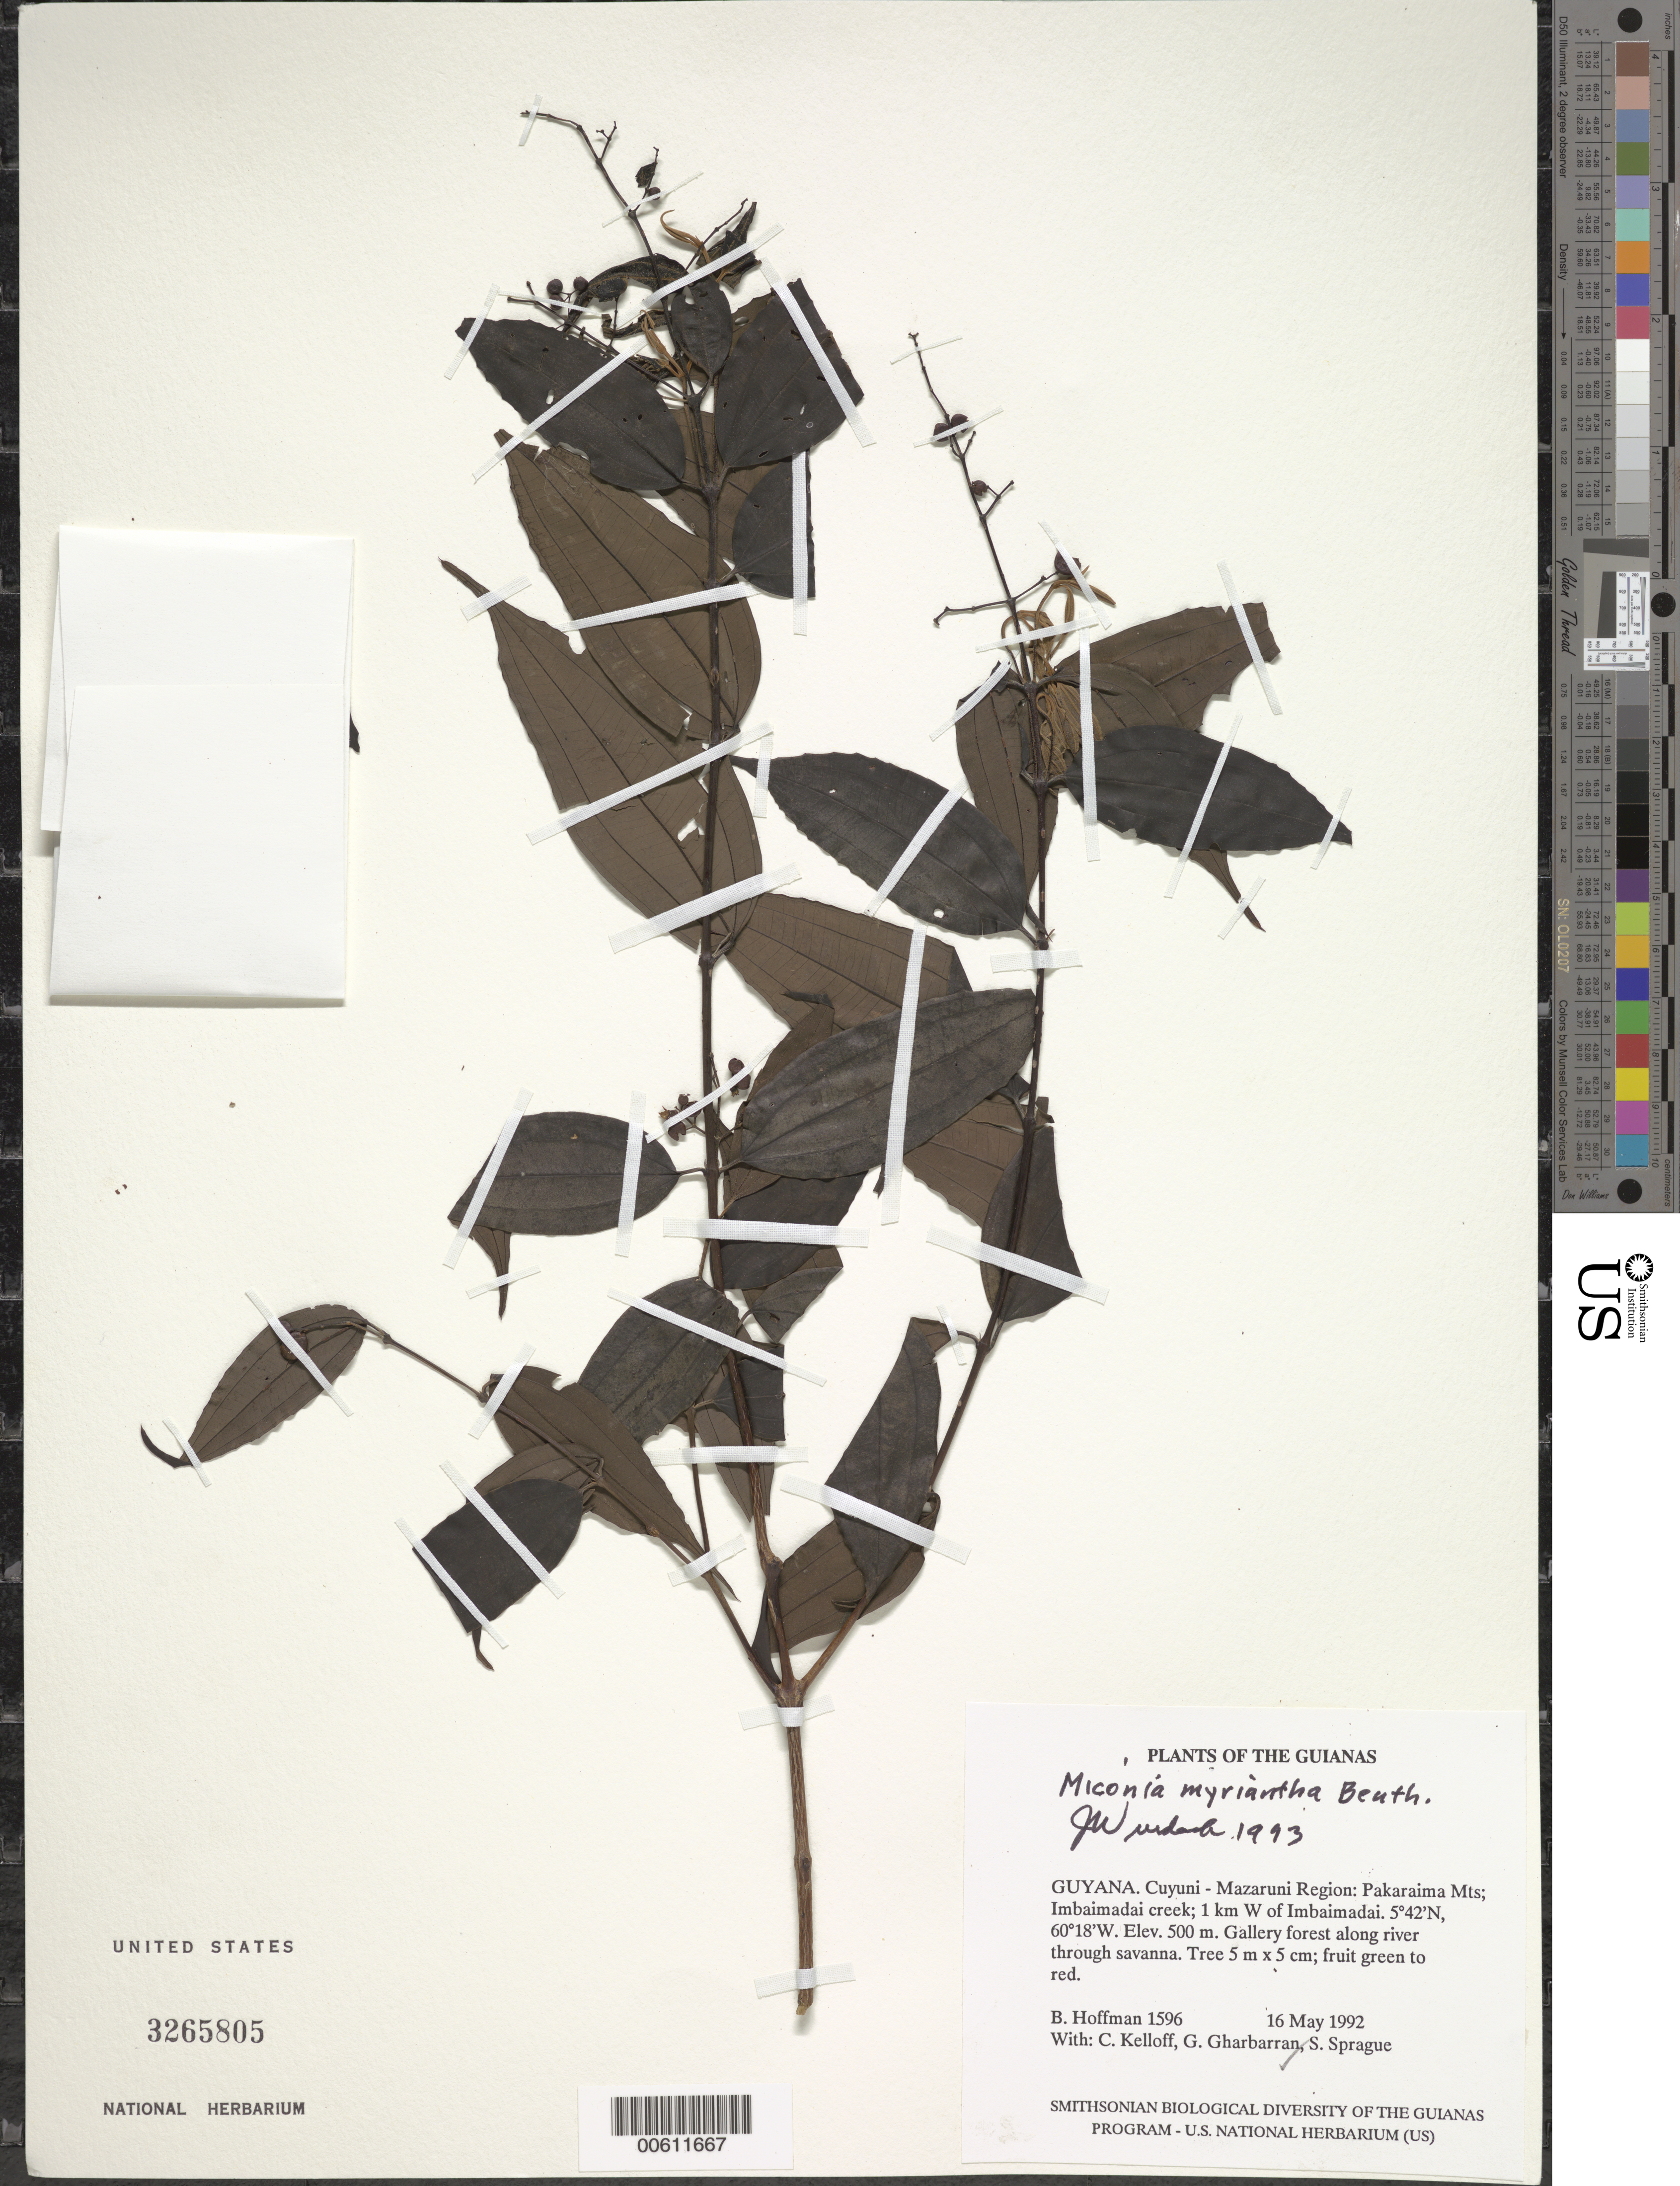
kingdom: Plantae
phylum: Tracheophyta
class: Magnoliopsida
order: Myrtales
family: Melastomataceae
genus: Miconia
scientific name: Miconia myriantha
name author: Benth.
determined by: Wurdack, John J., (US), US (UNITED STATES)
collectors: B. Hoffman, C. L. Kelloff, G. Gharbarran & S. Sprague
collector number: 1596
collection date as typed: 16 May 1992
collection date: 1992-05-16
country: Guyana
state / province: Cuyuni-Mazaruni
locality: Pakaraima Mts; Imbaimadai Creek; 1 km W of Imbaimadai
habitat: Gallery forest along river through savanna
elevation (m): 500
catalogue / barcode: US 3265805